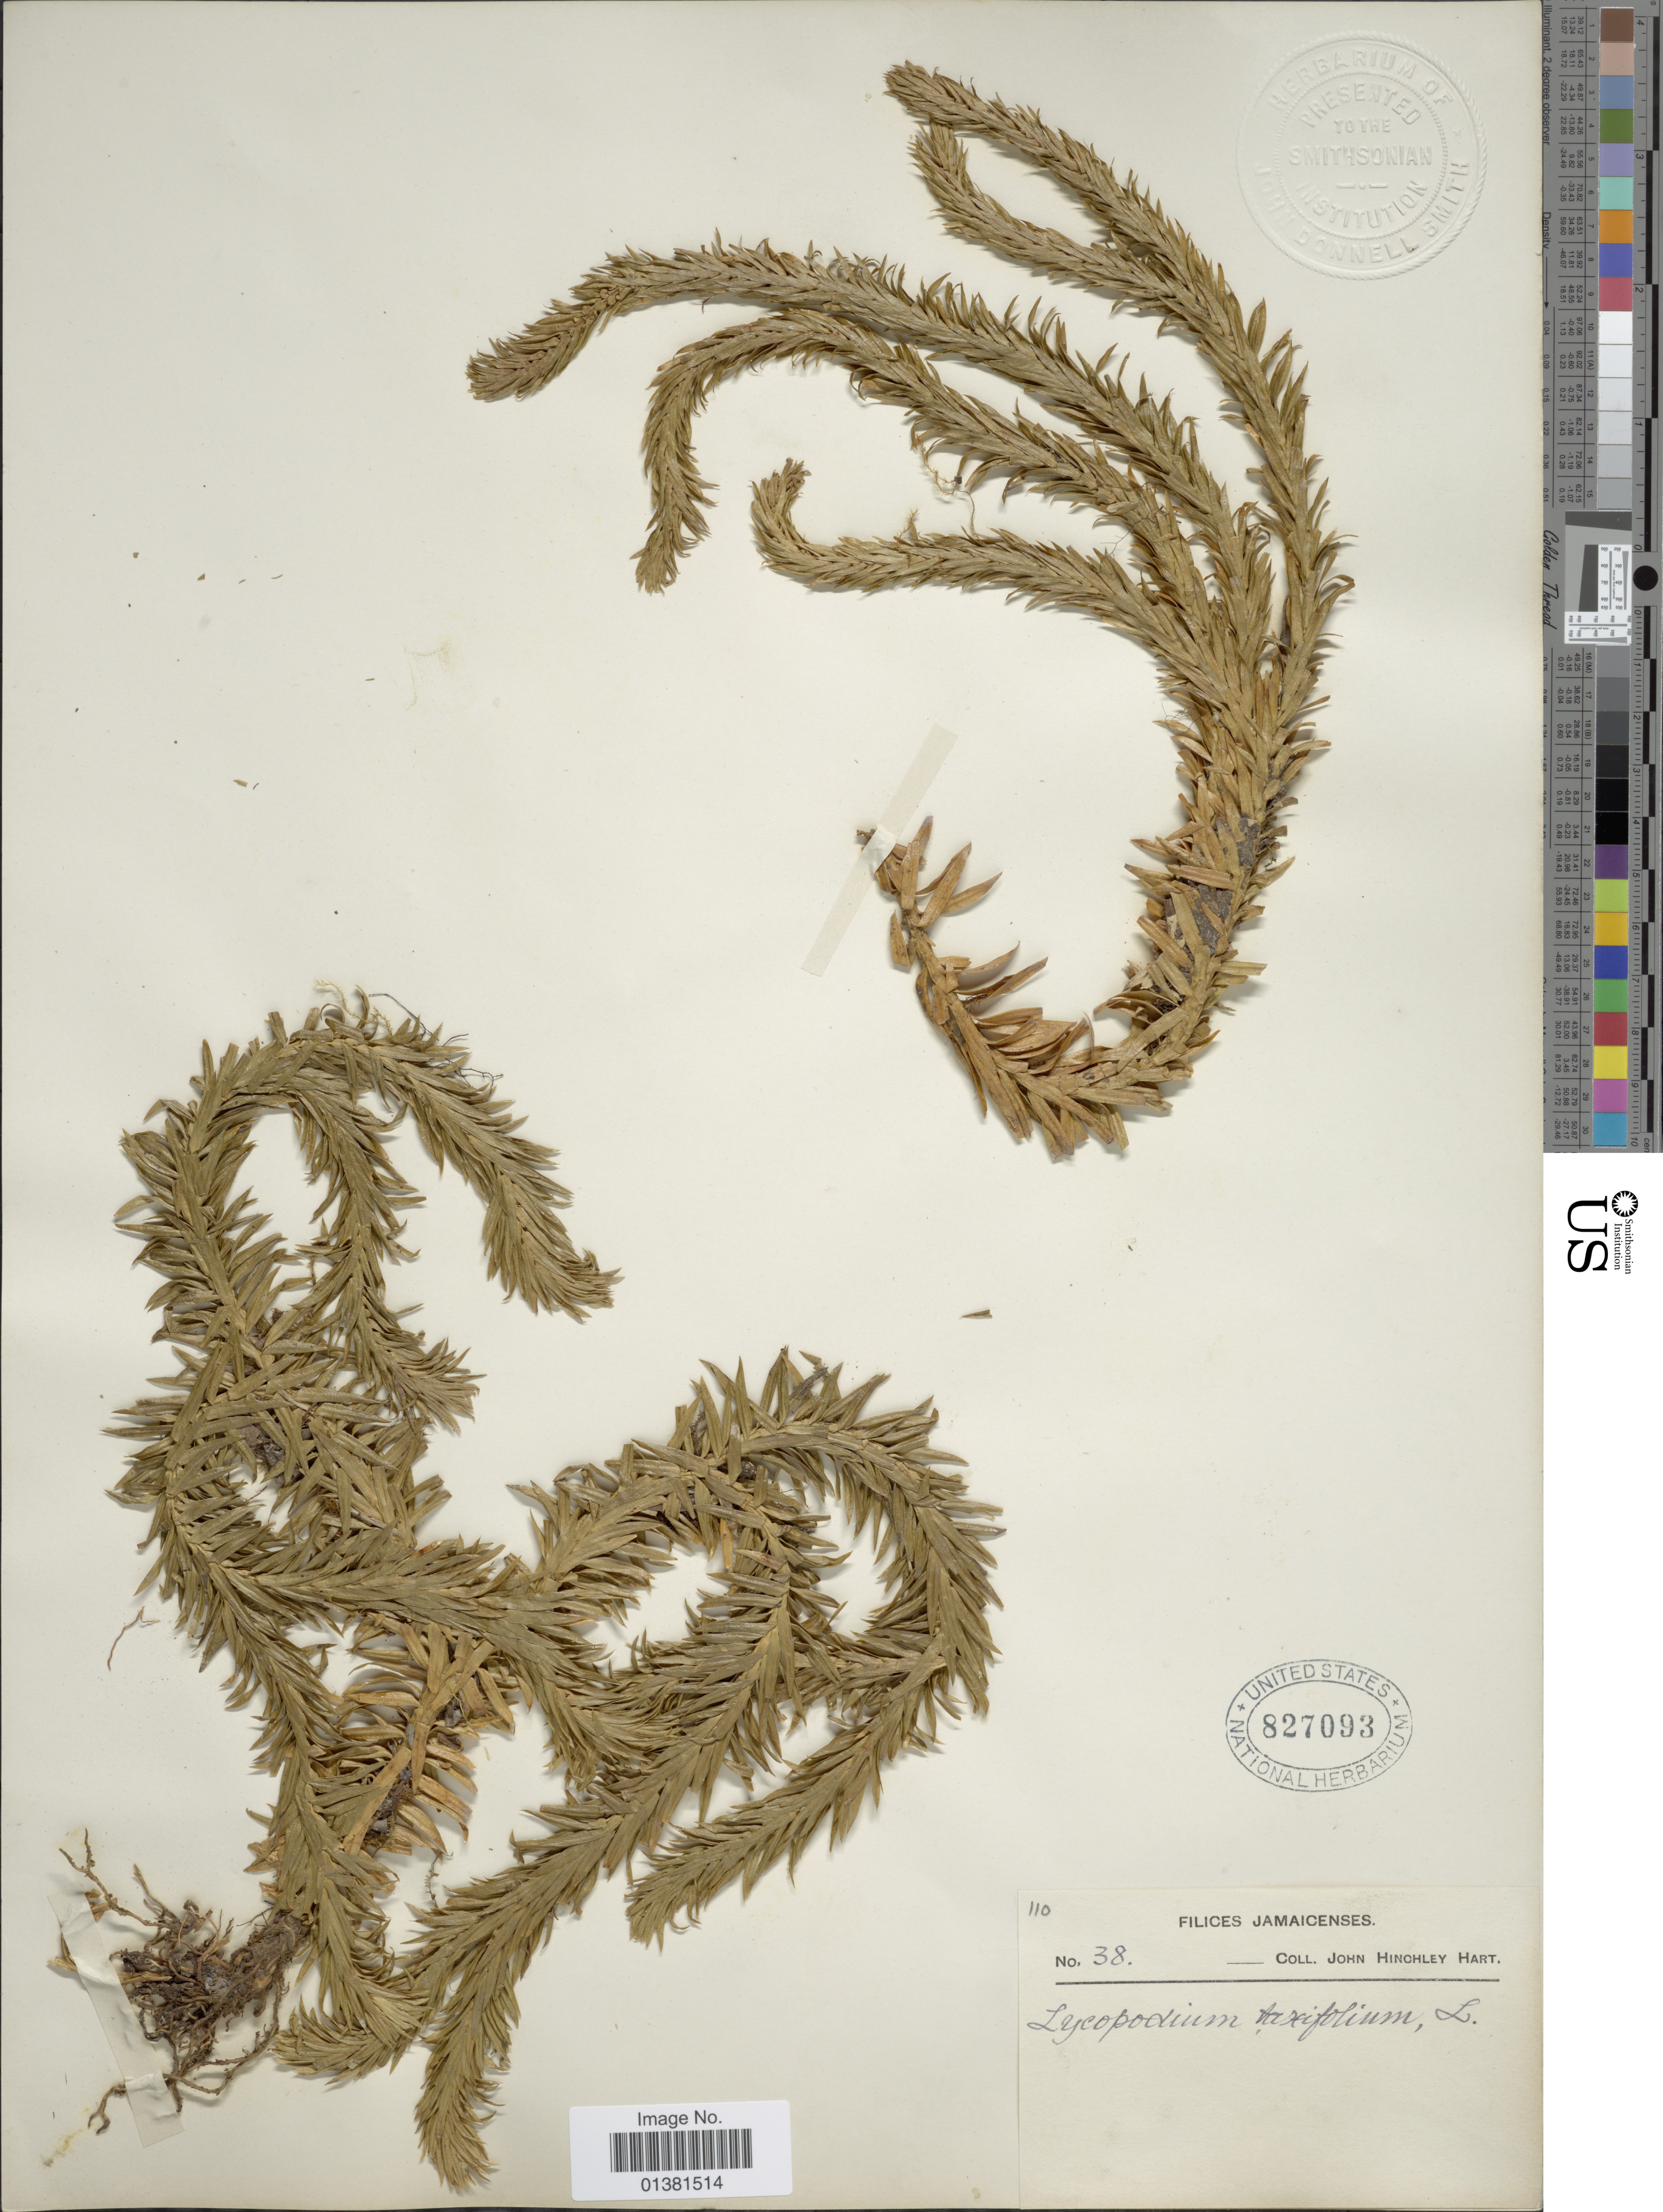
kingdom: Plantae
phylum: Tracheophyta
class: Lycopodiopsida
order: Lycopodiales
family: Lycopodiaceae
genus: Phlegmariurus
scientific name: Phlegmariurus taxifolius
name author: (Sw.) Á. Löve & D. Löve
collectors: J. H. Hart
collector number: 38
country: Jamaica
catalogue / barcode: US 827093